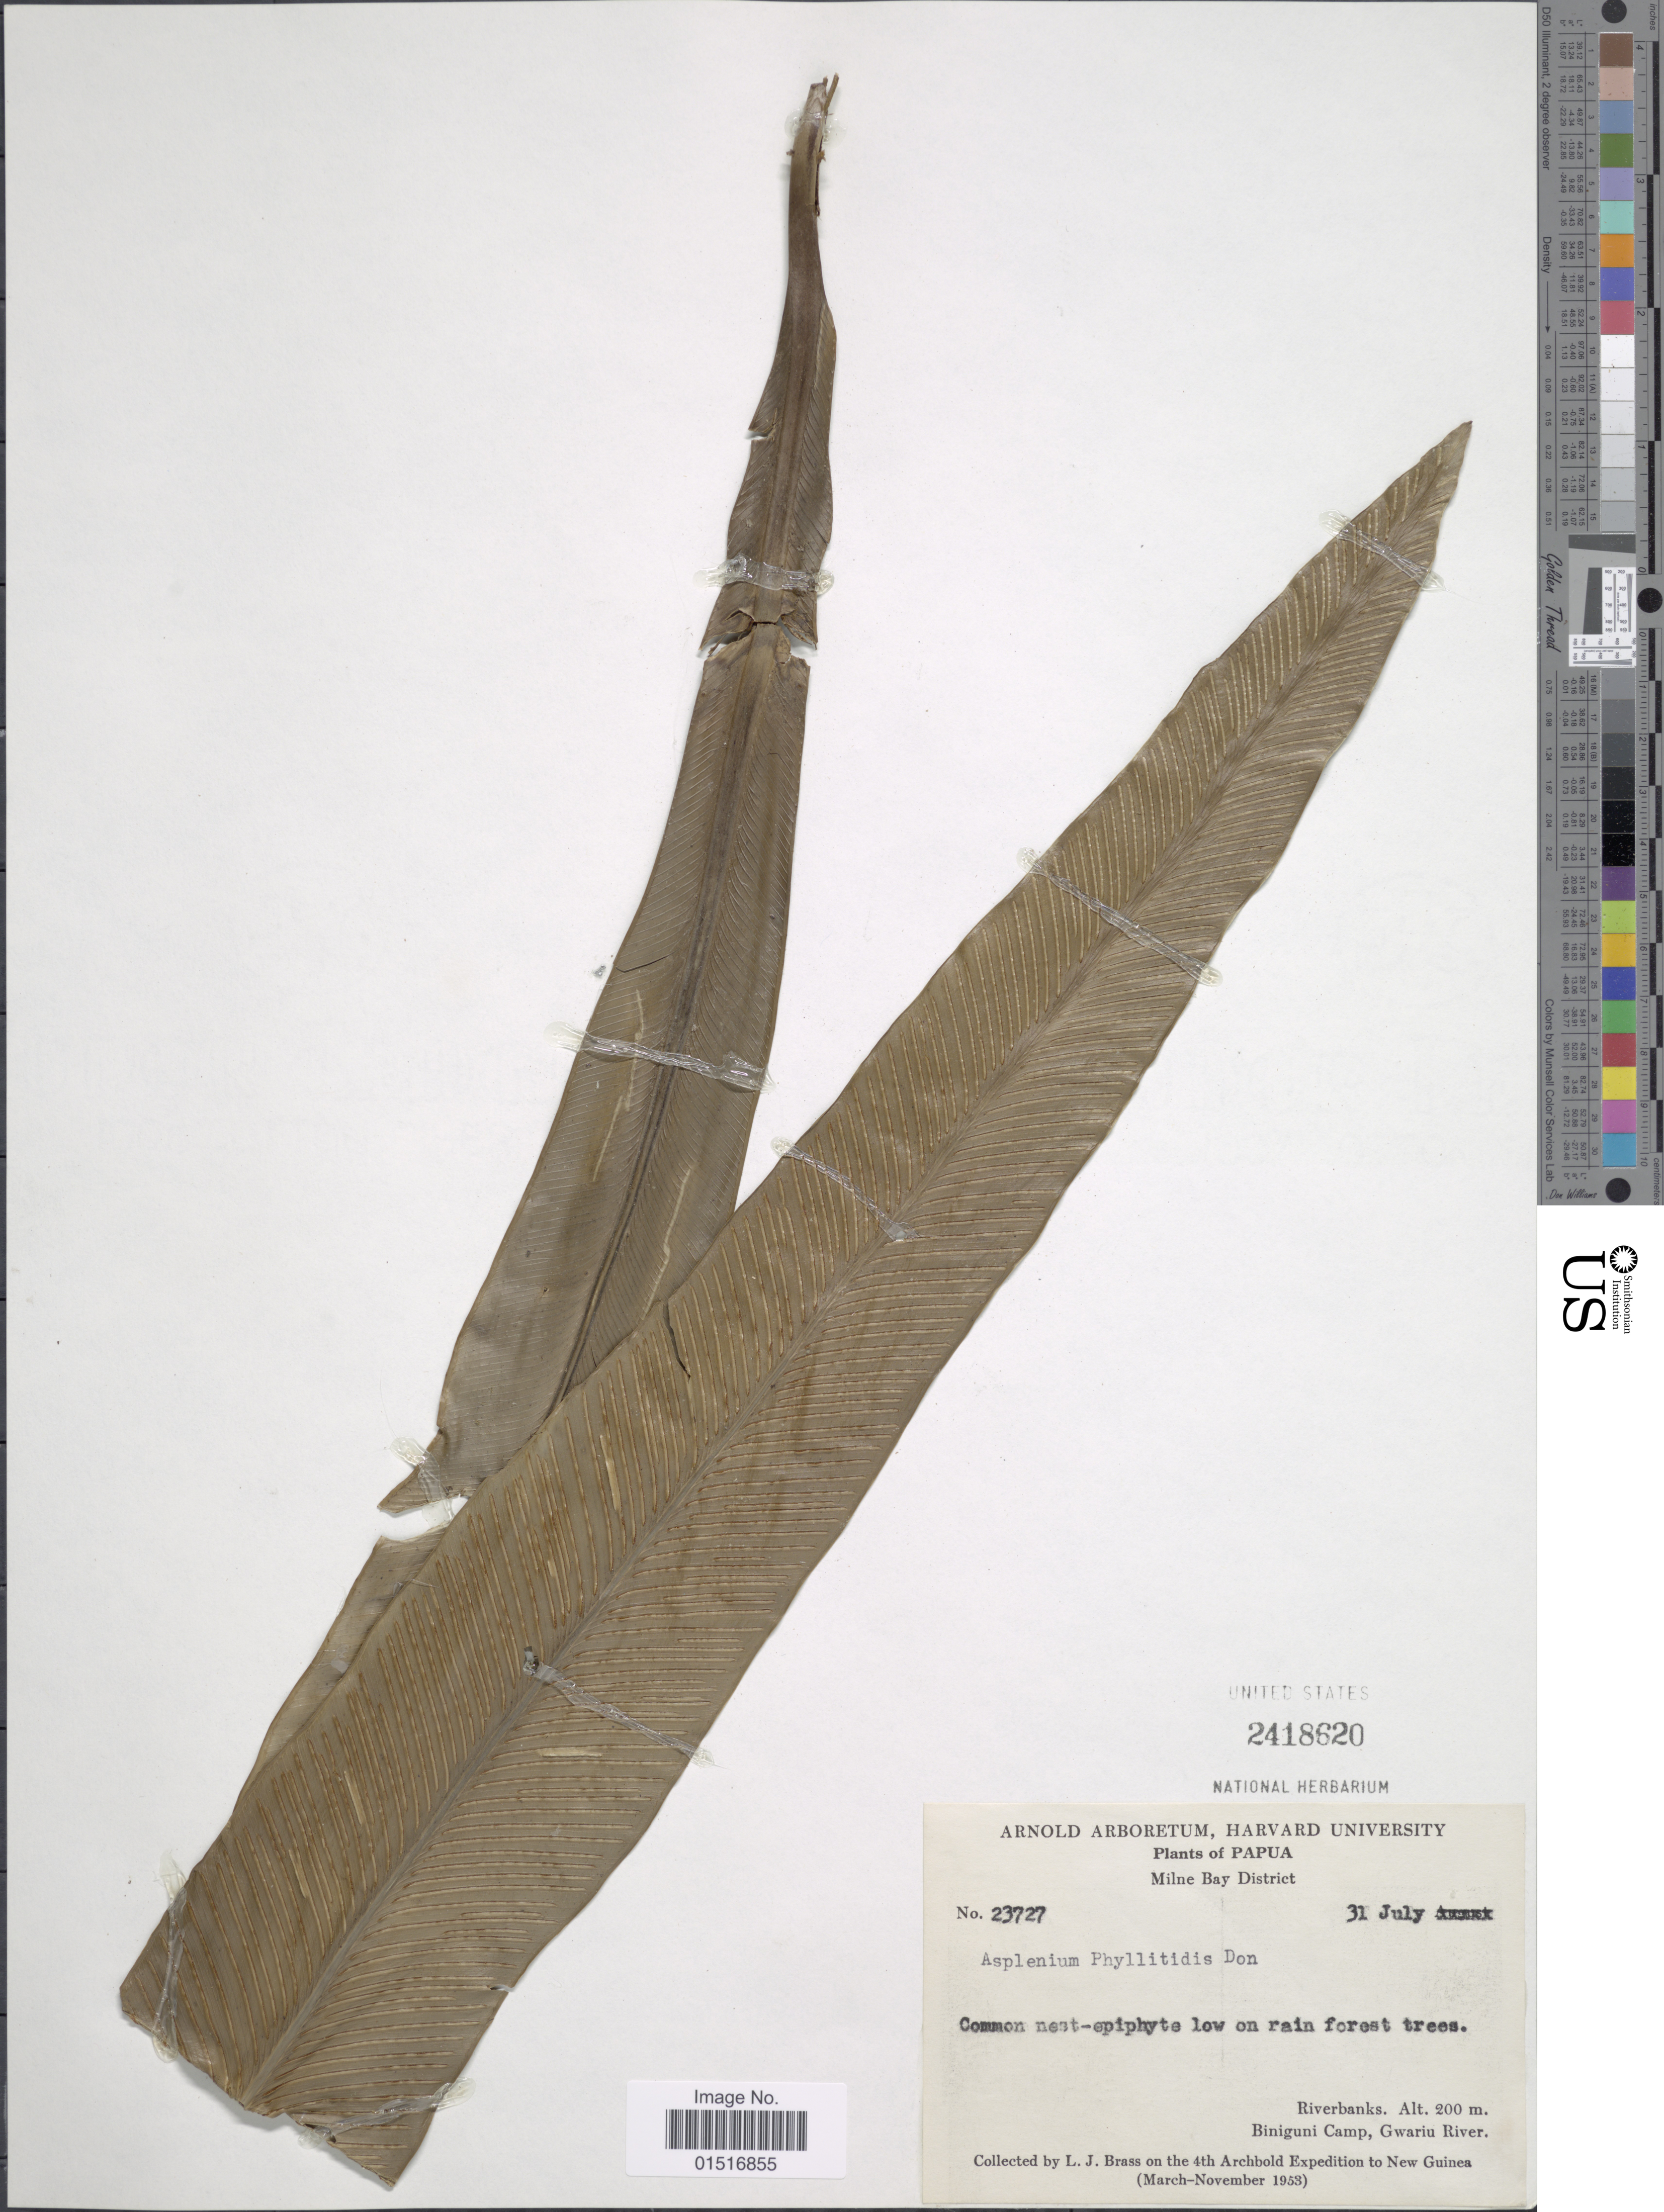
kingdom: Plantae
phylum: Tracheophyta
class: Polypodiopsida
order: Polypodiales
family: Aspleniaceae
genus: Asplenium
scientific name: Asplenium phyllitidis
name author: D. Don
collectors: L. J. Brass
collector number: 23727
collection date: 1953-07-31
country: Papua New Guinea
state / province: Milne Bay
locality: Biniguni Camp, Gwariu River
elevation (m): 200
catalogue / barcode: US 2418620